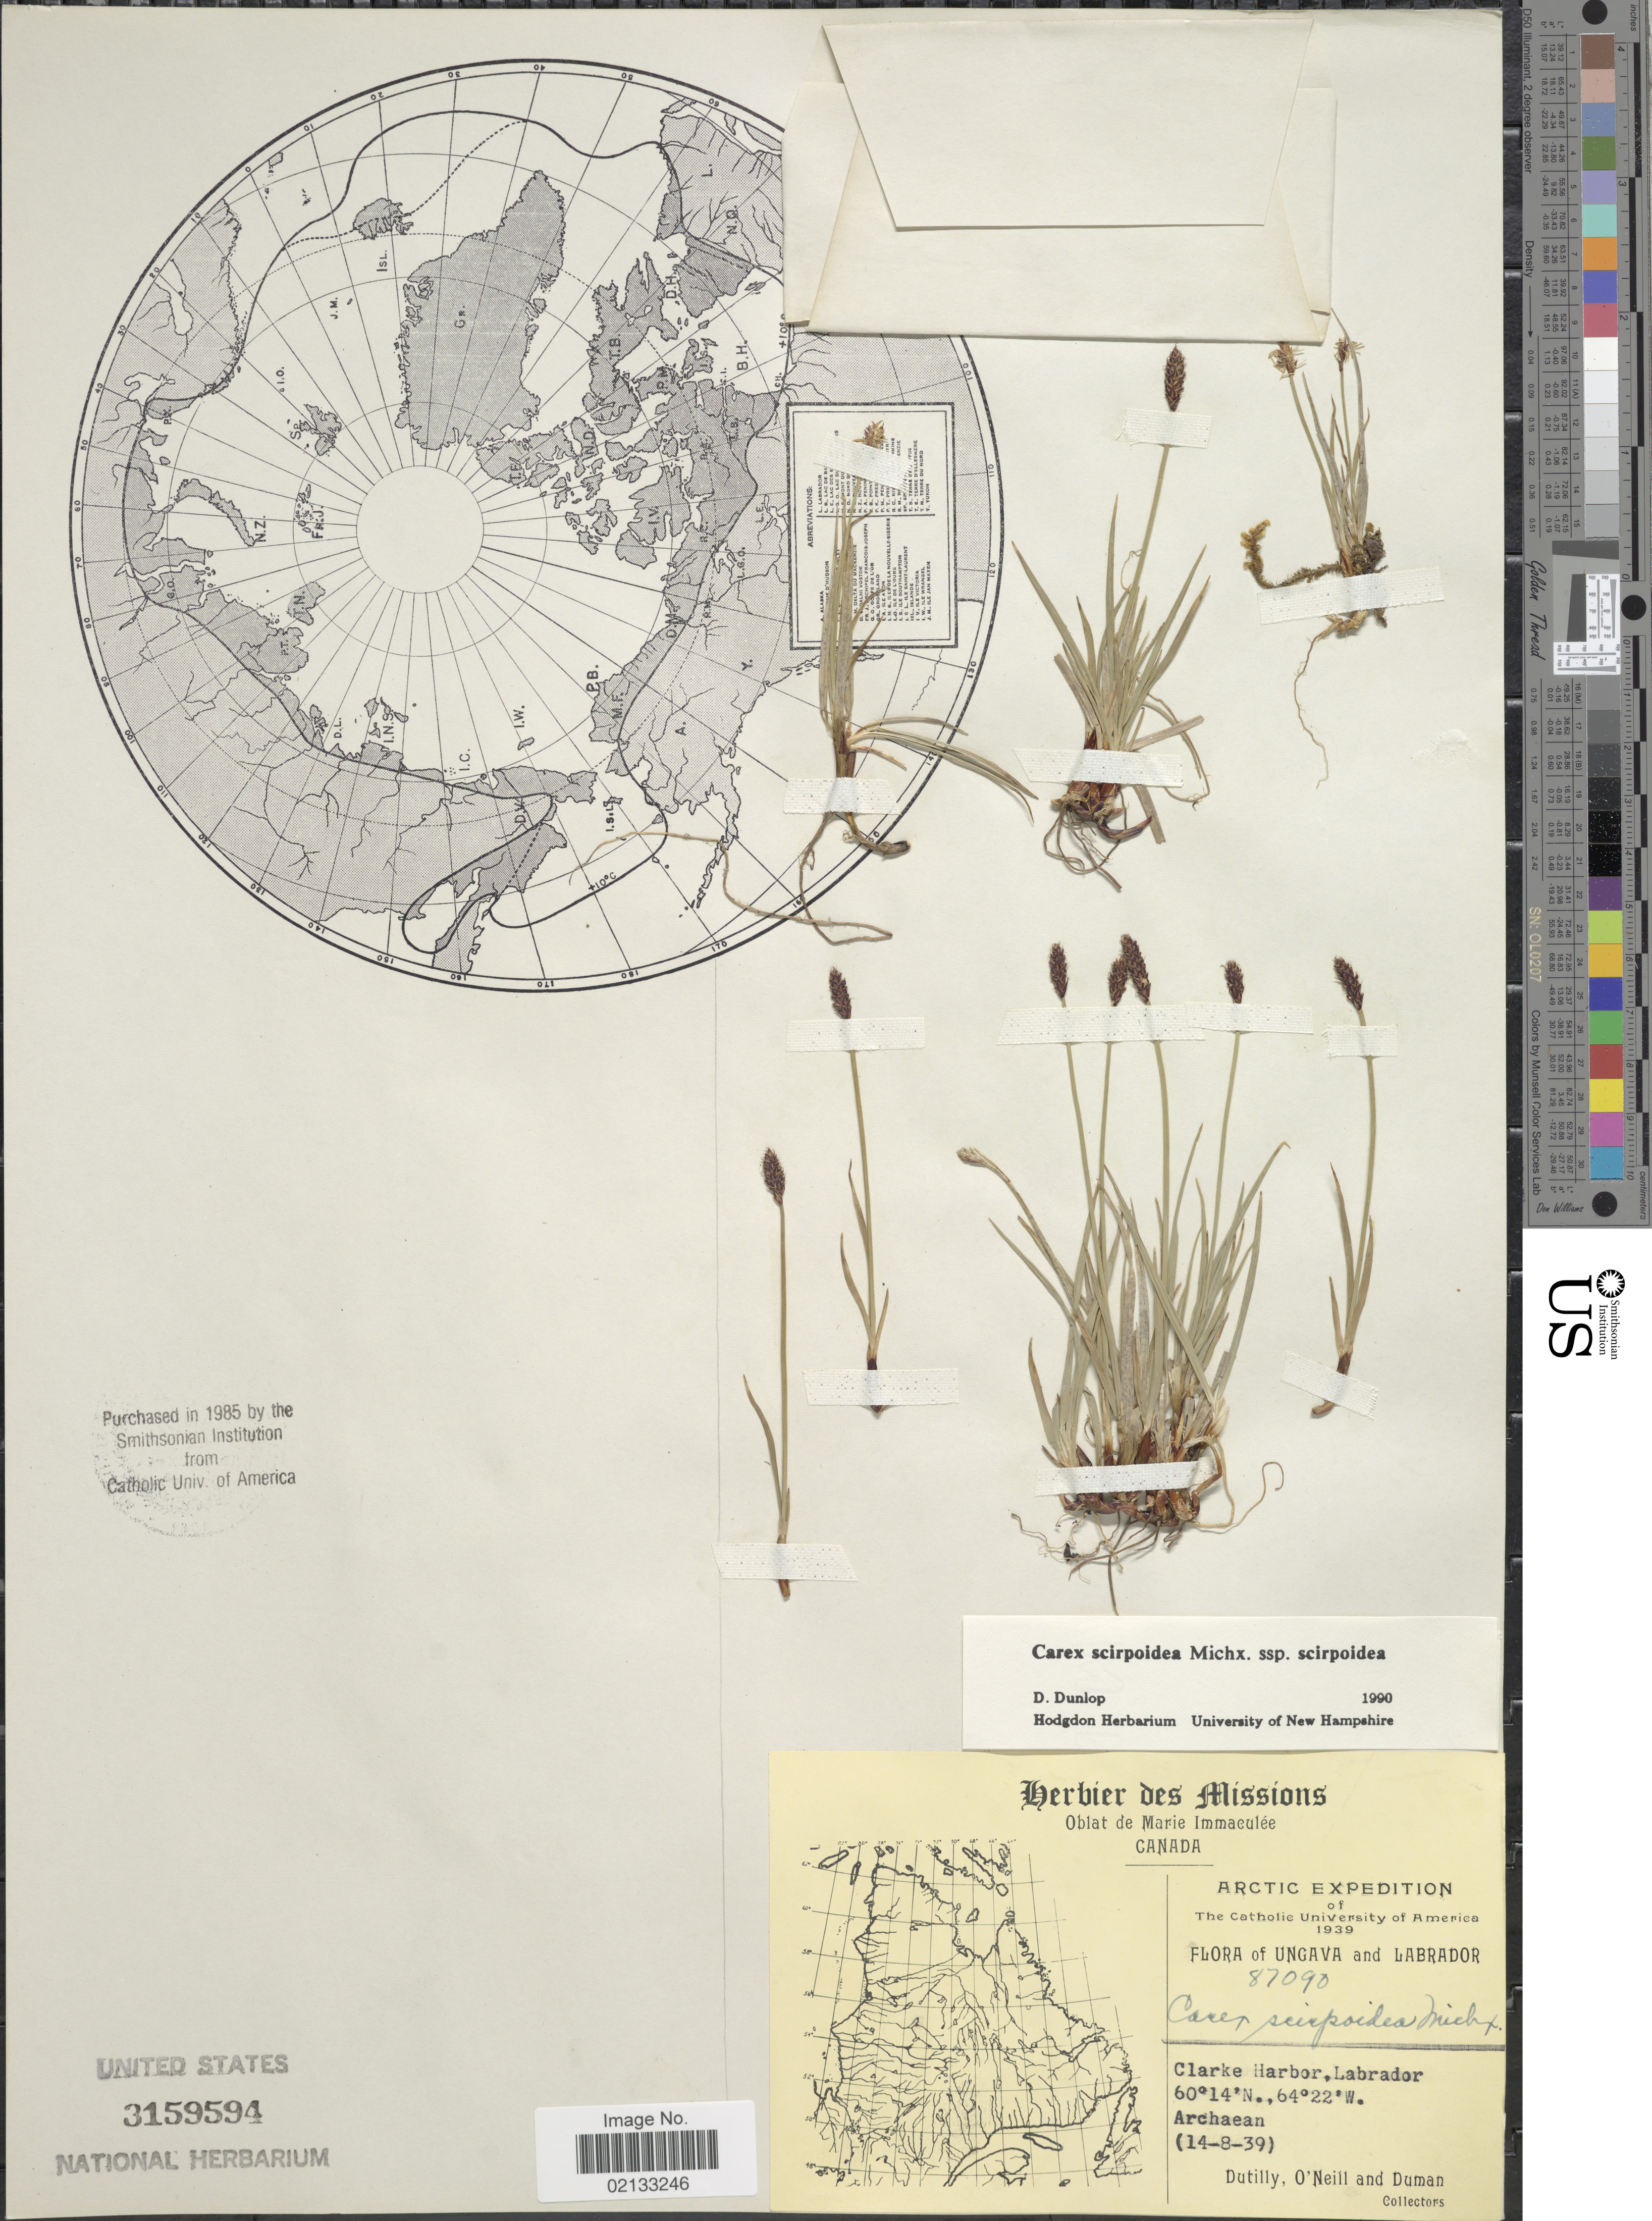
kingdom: Plantae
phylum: Tracheophyta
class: Liliopsida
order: Poales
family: Cyperaceae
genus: Carex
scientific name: Carex scirpoidea subsp. scirpoidea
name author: Michx.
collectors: -. Dutilly, O' Neill & -. Duman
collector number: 87090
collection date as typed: Transcribed d/m/y: 14/8/39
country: Canada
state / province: Newfoundland and Labrador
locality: Arctic, Labrador, Calrke Harbor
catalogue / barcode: US 3159594